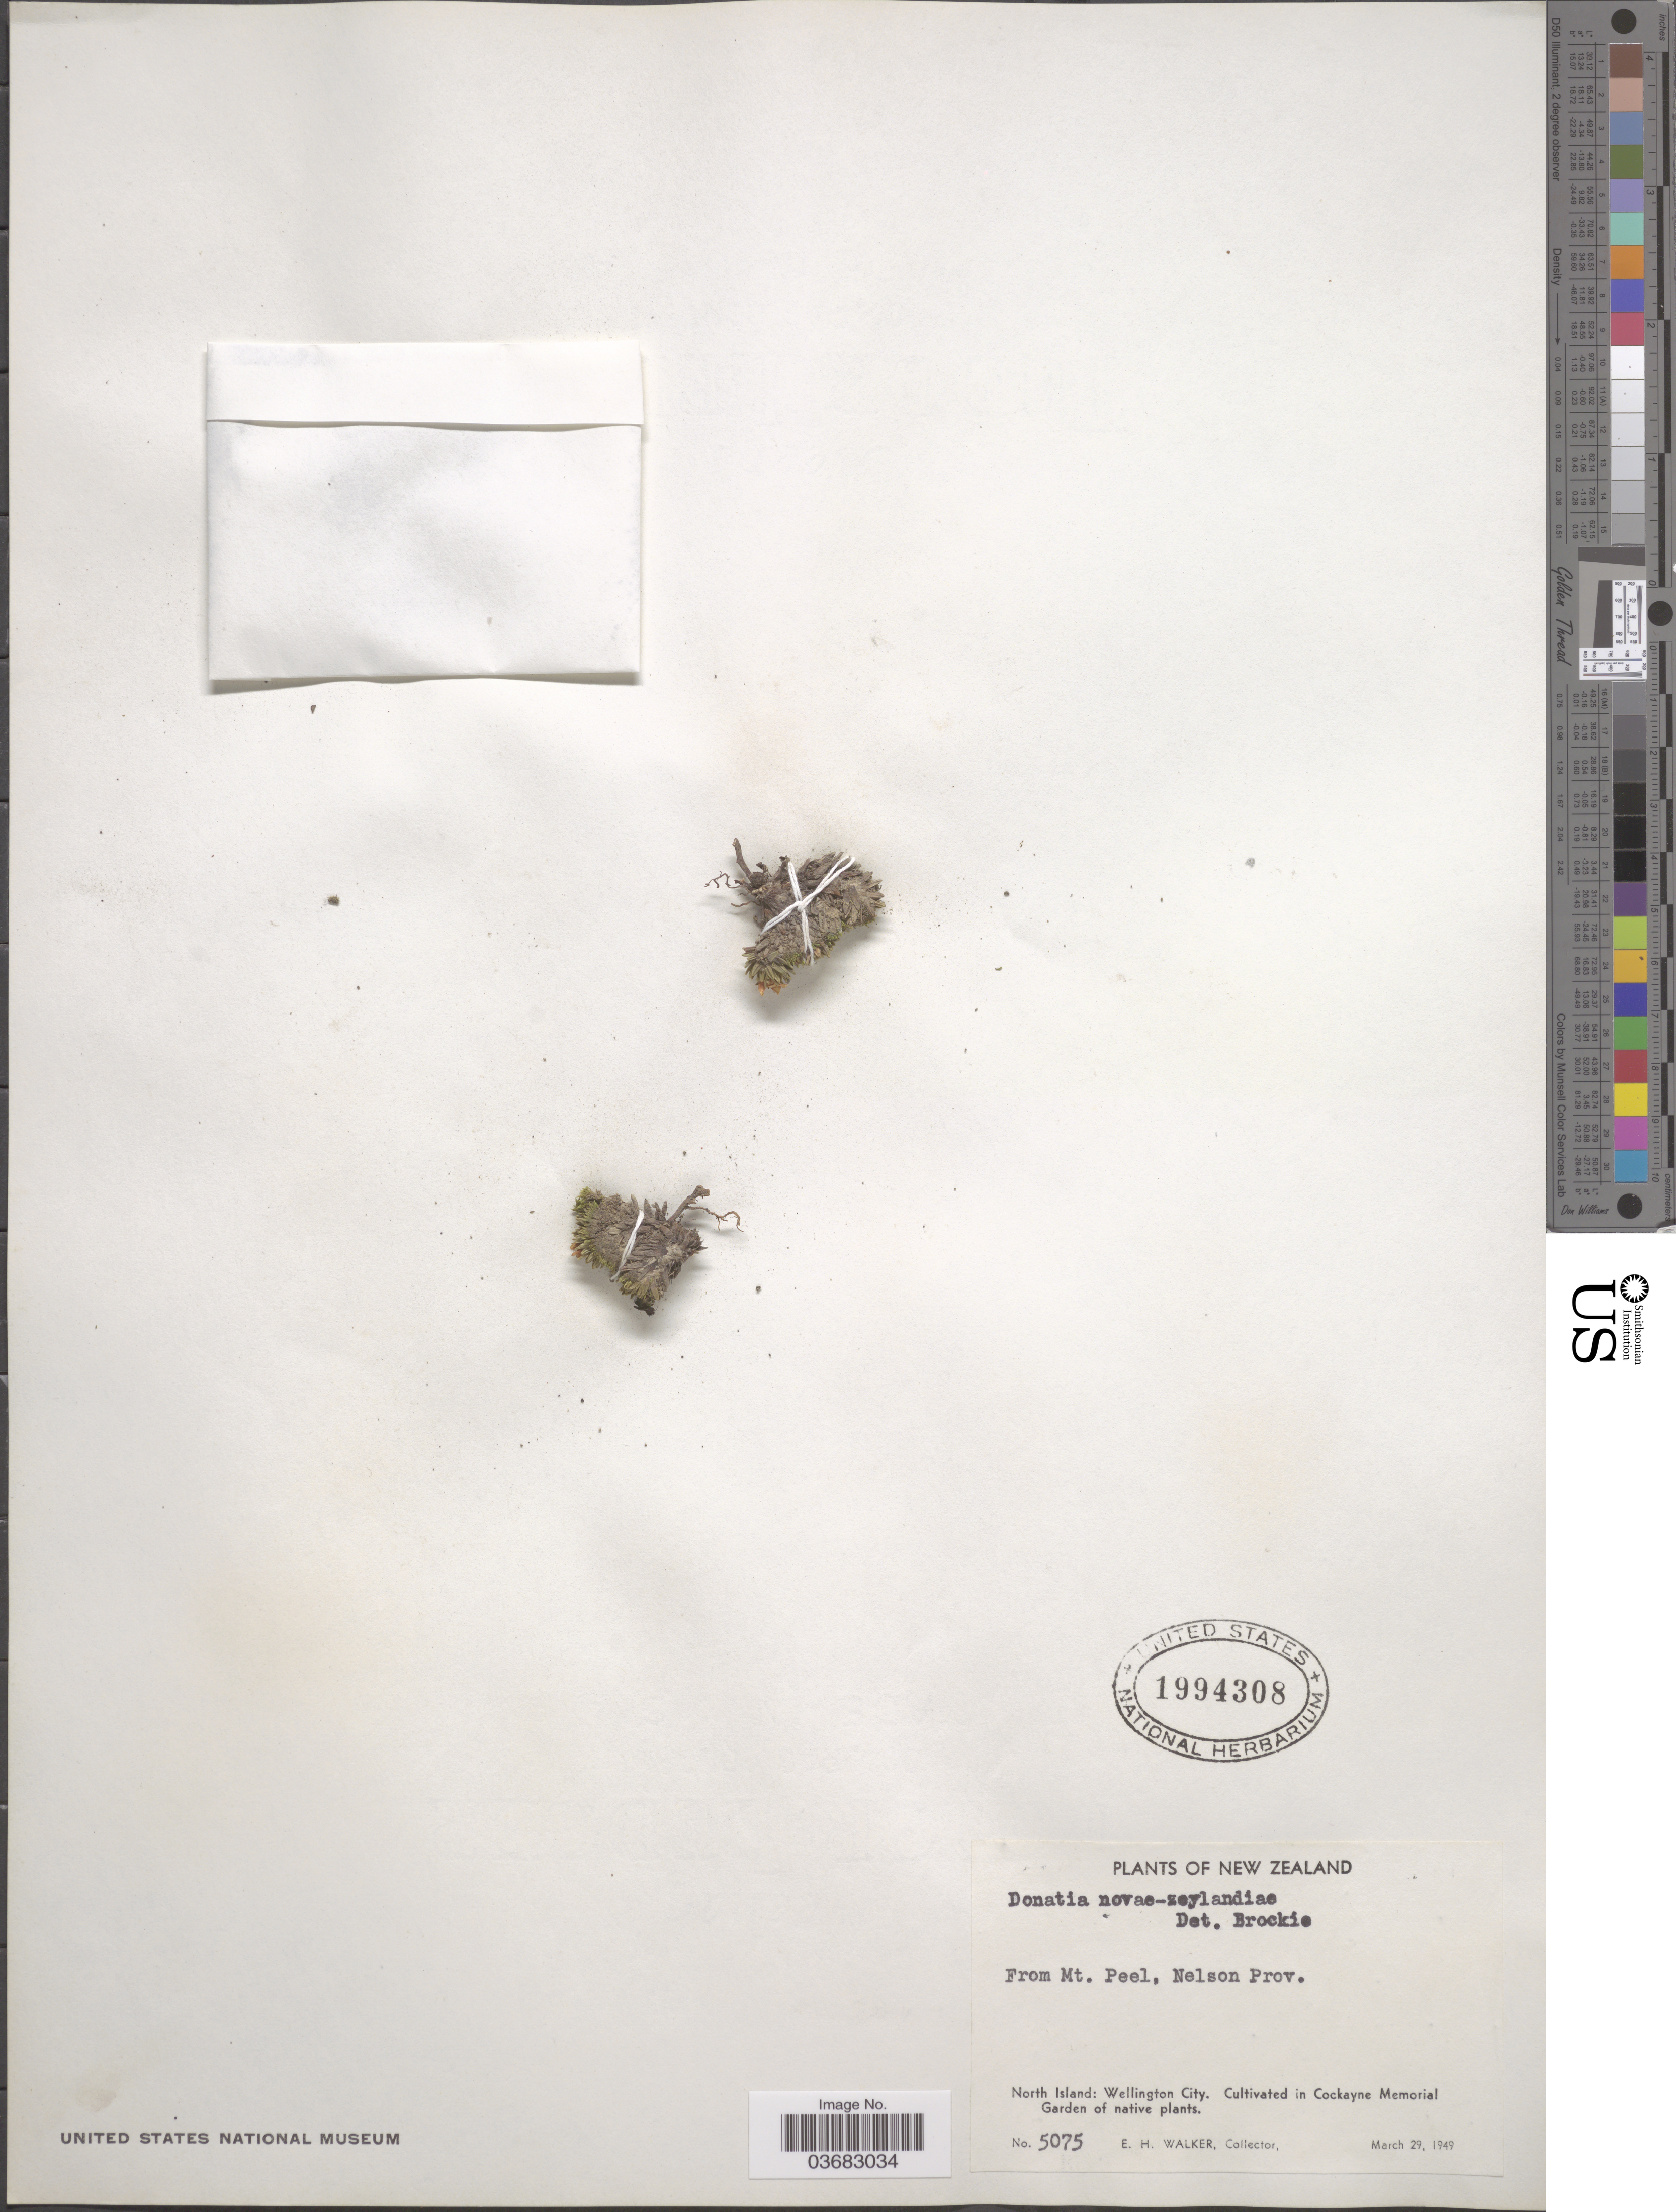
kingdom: Plantae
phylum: Tracheophyta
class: Magnoliopsida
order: Asterales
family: Stylidiaceae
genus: Donatia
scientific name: Donatia novae-zelandiae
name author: Hook. f.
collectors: E. H. Walker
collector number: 5075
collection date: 1949-03-29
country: New Zealand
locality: From Mt. Peel, Nelson Prov. North Island: Wellington City. Cultivated in Cockayne Memorial Garden of native plants.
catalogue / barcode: US 1994308